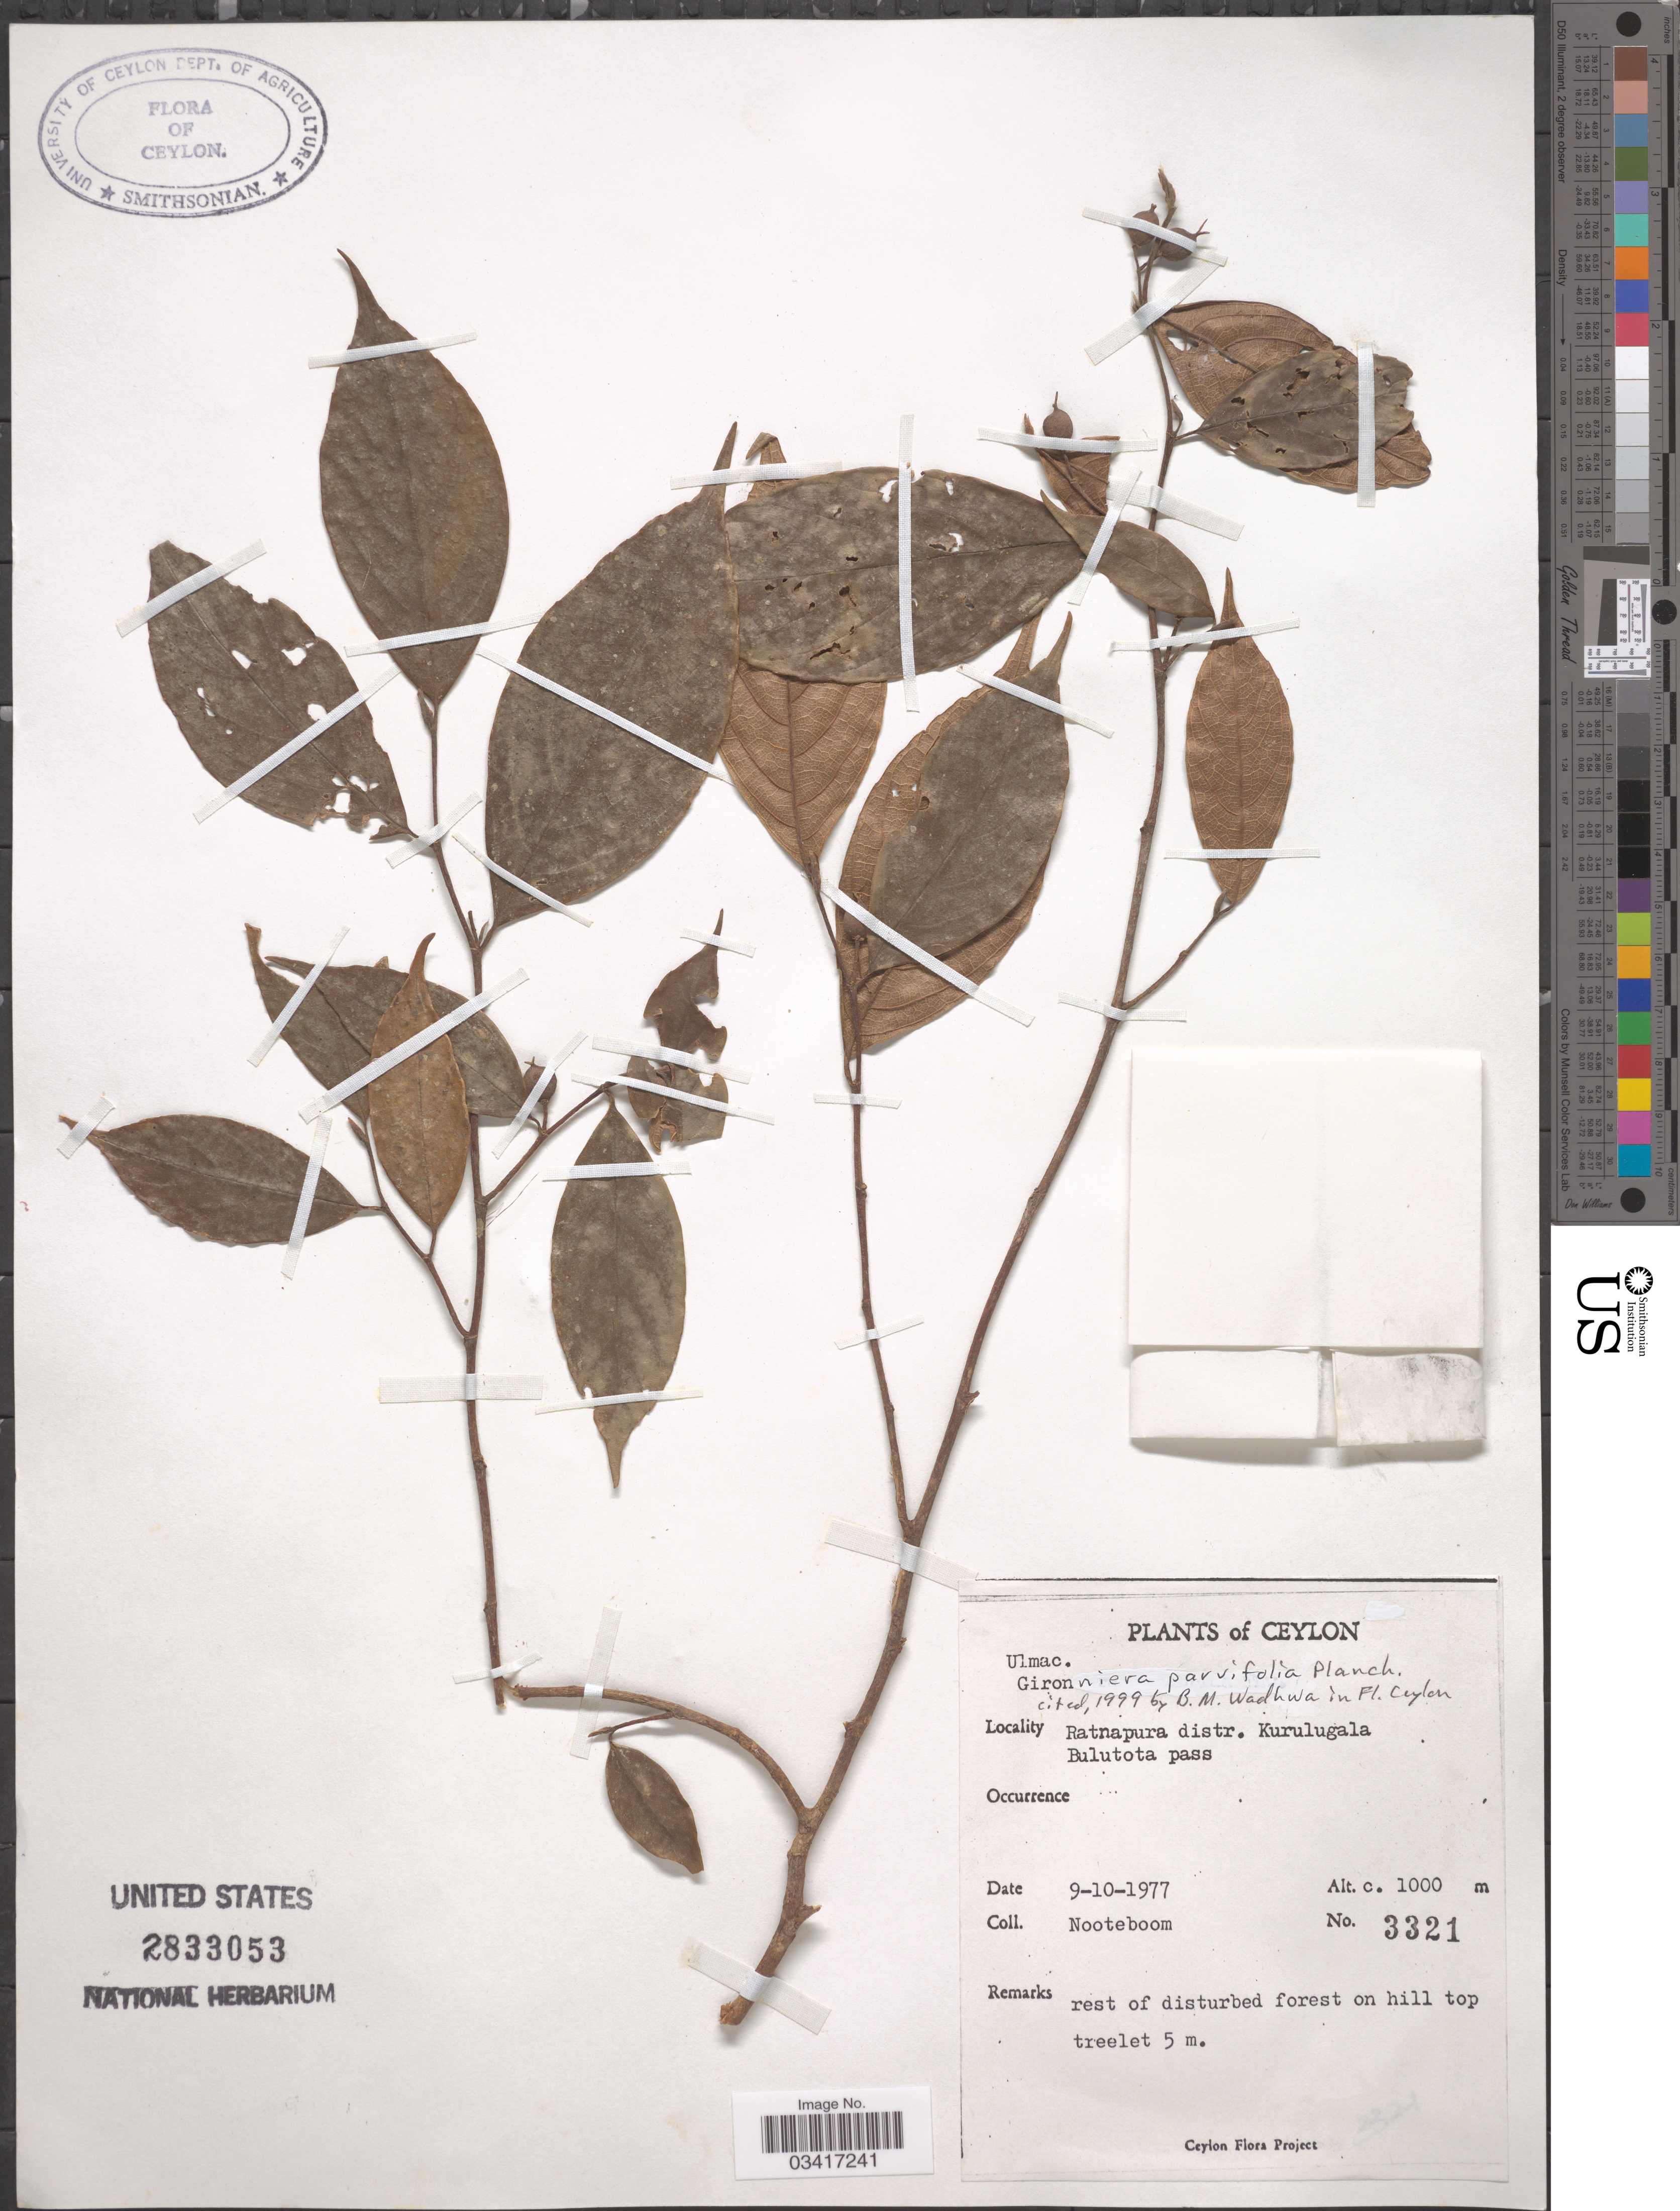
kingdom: Plantae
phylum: Tracheophyta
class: Magnoliopsida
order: Rosales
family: Cannabaceae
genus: Gironniera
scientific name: Gironniera parvifolia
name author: Planch.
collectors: Nooteboom, --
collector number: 3321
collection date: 1977-10-09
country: Sri Lanka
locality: Ceylon. Ratnapura distr. Kurulugala, Bulutota pass.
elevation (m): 1000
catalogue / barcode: US 2833053